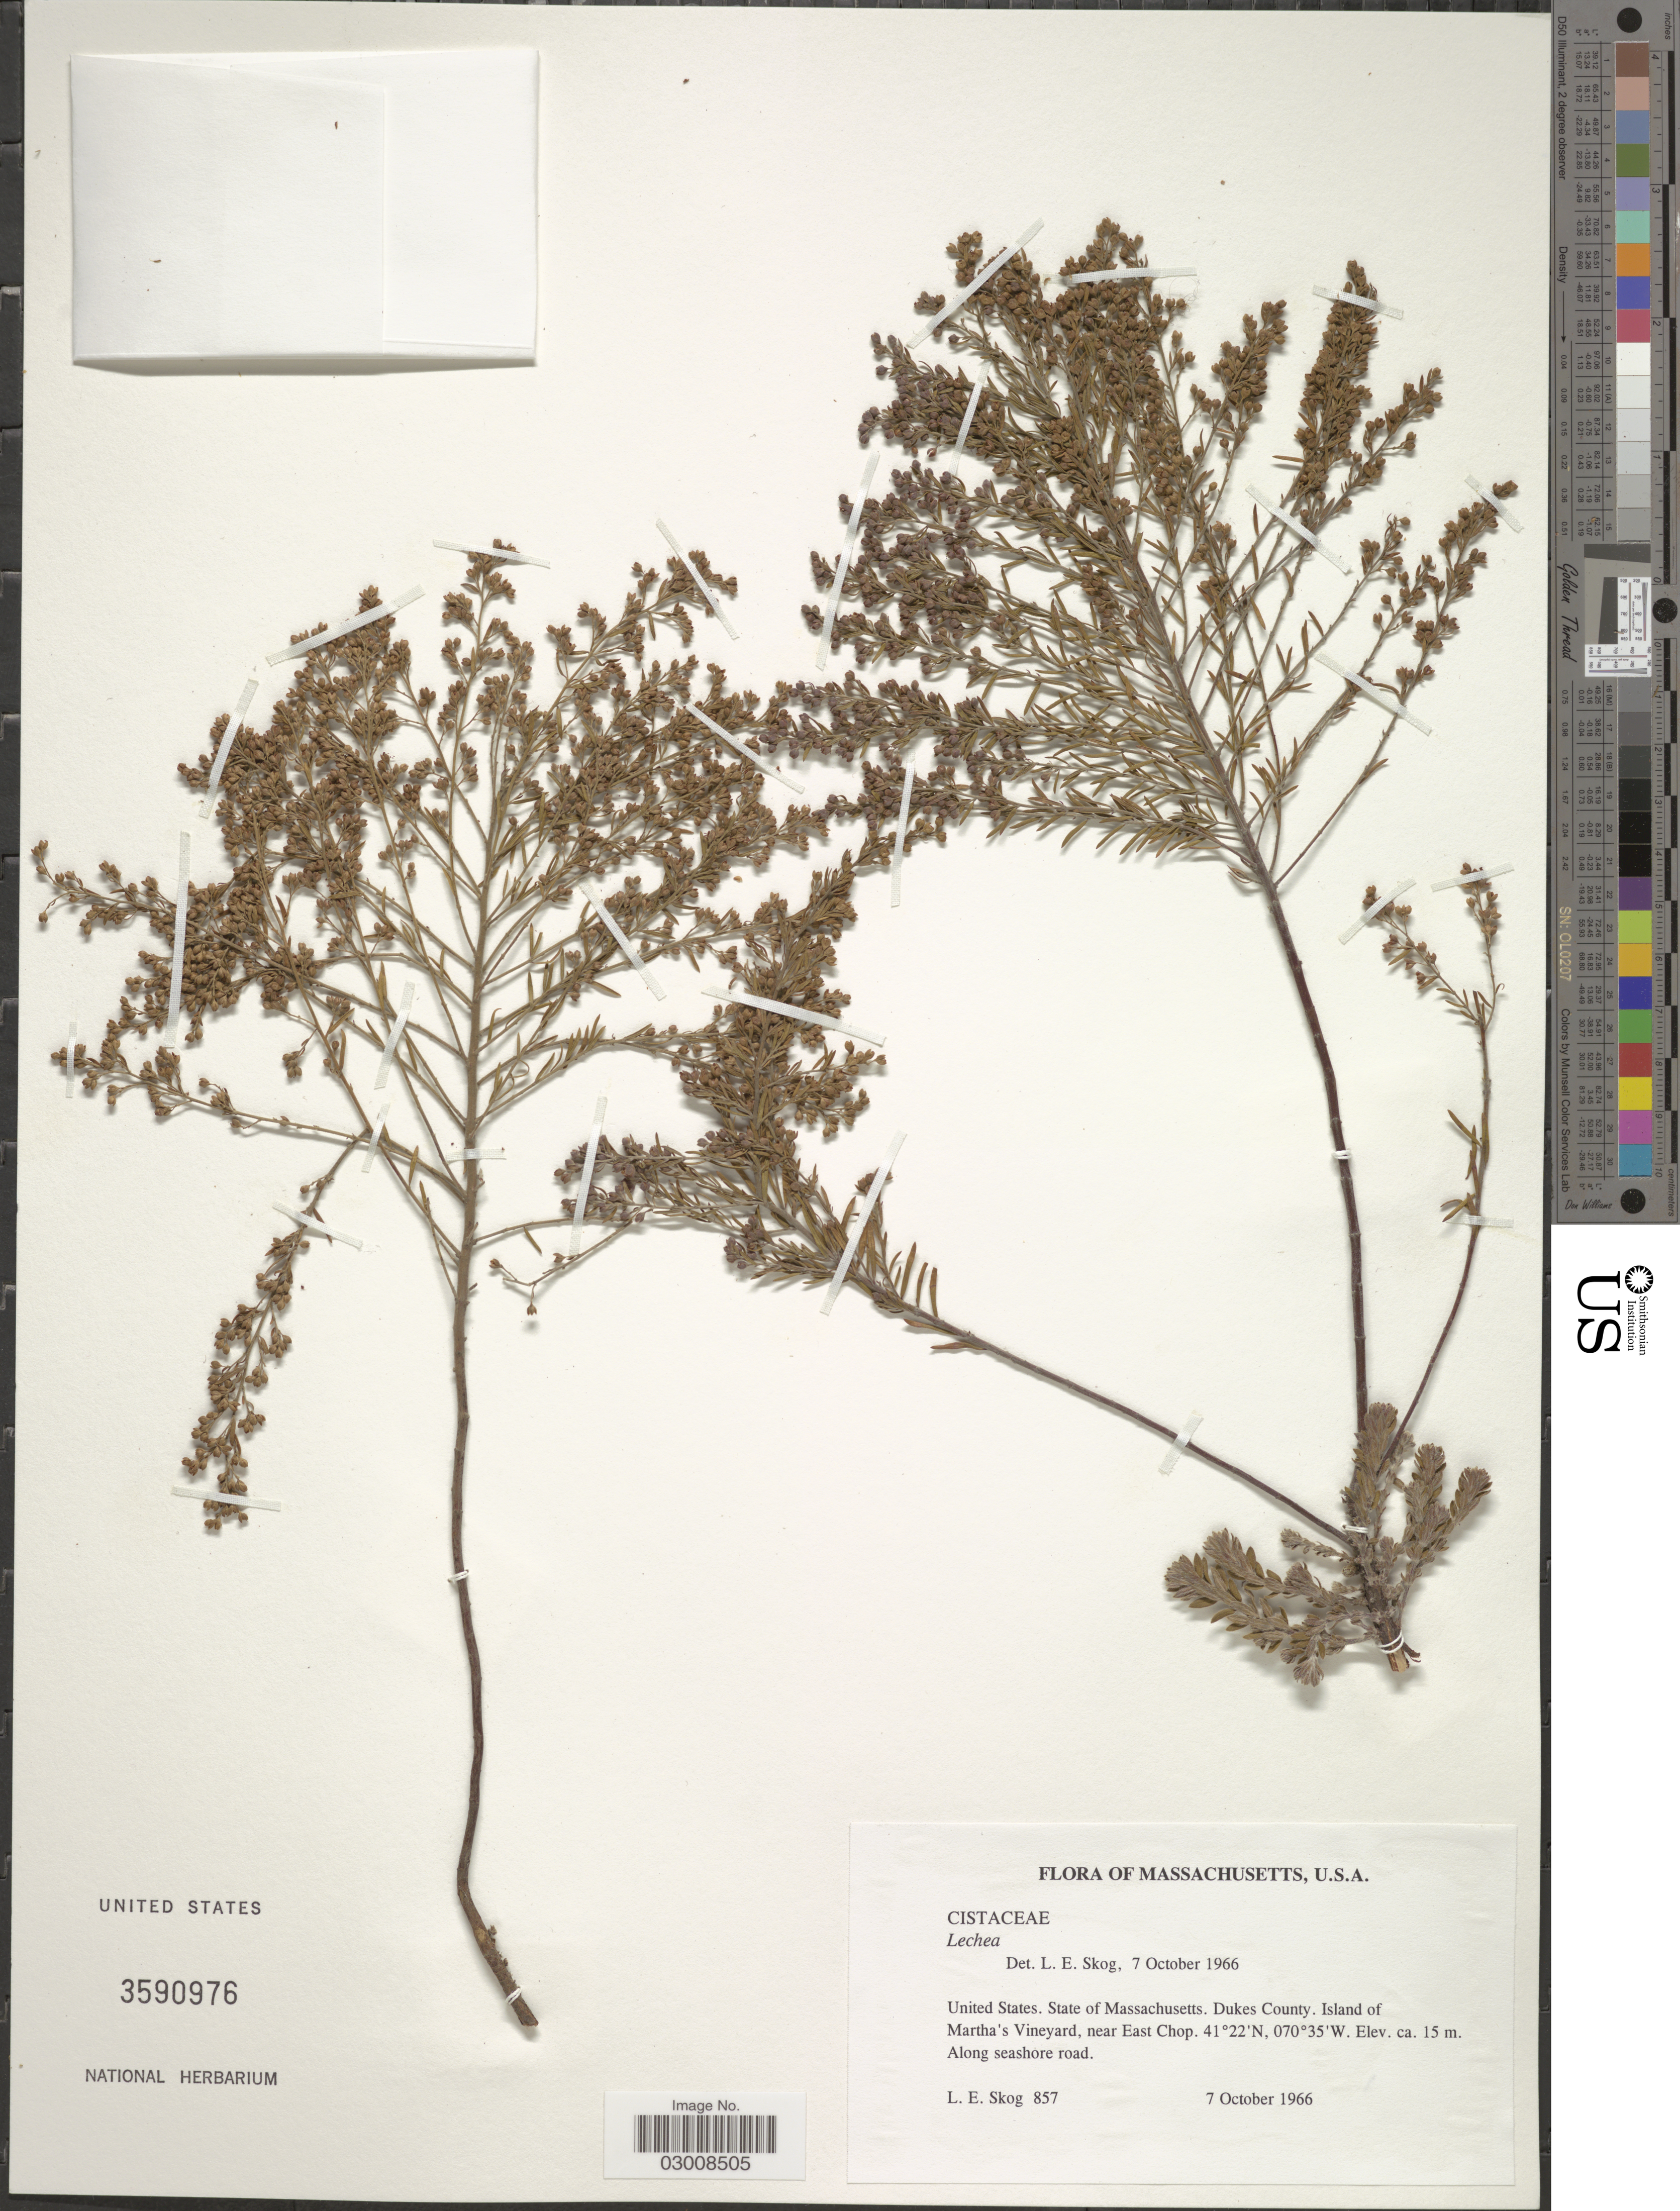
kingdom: Plantae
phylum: Tracheophyta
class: Magnoliopsida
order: Malvales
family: Cistaceae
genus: Lechea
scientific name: Lechea sp.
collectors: L. E. Skog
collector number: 857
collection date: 1966-10-07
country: United States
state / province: Massachusetts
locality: Dukes County. Island of Martha's Vineyard, near East Chop.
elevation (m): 15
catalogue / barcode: US 3590976